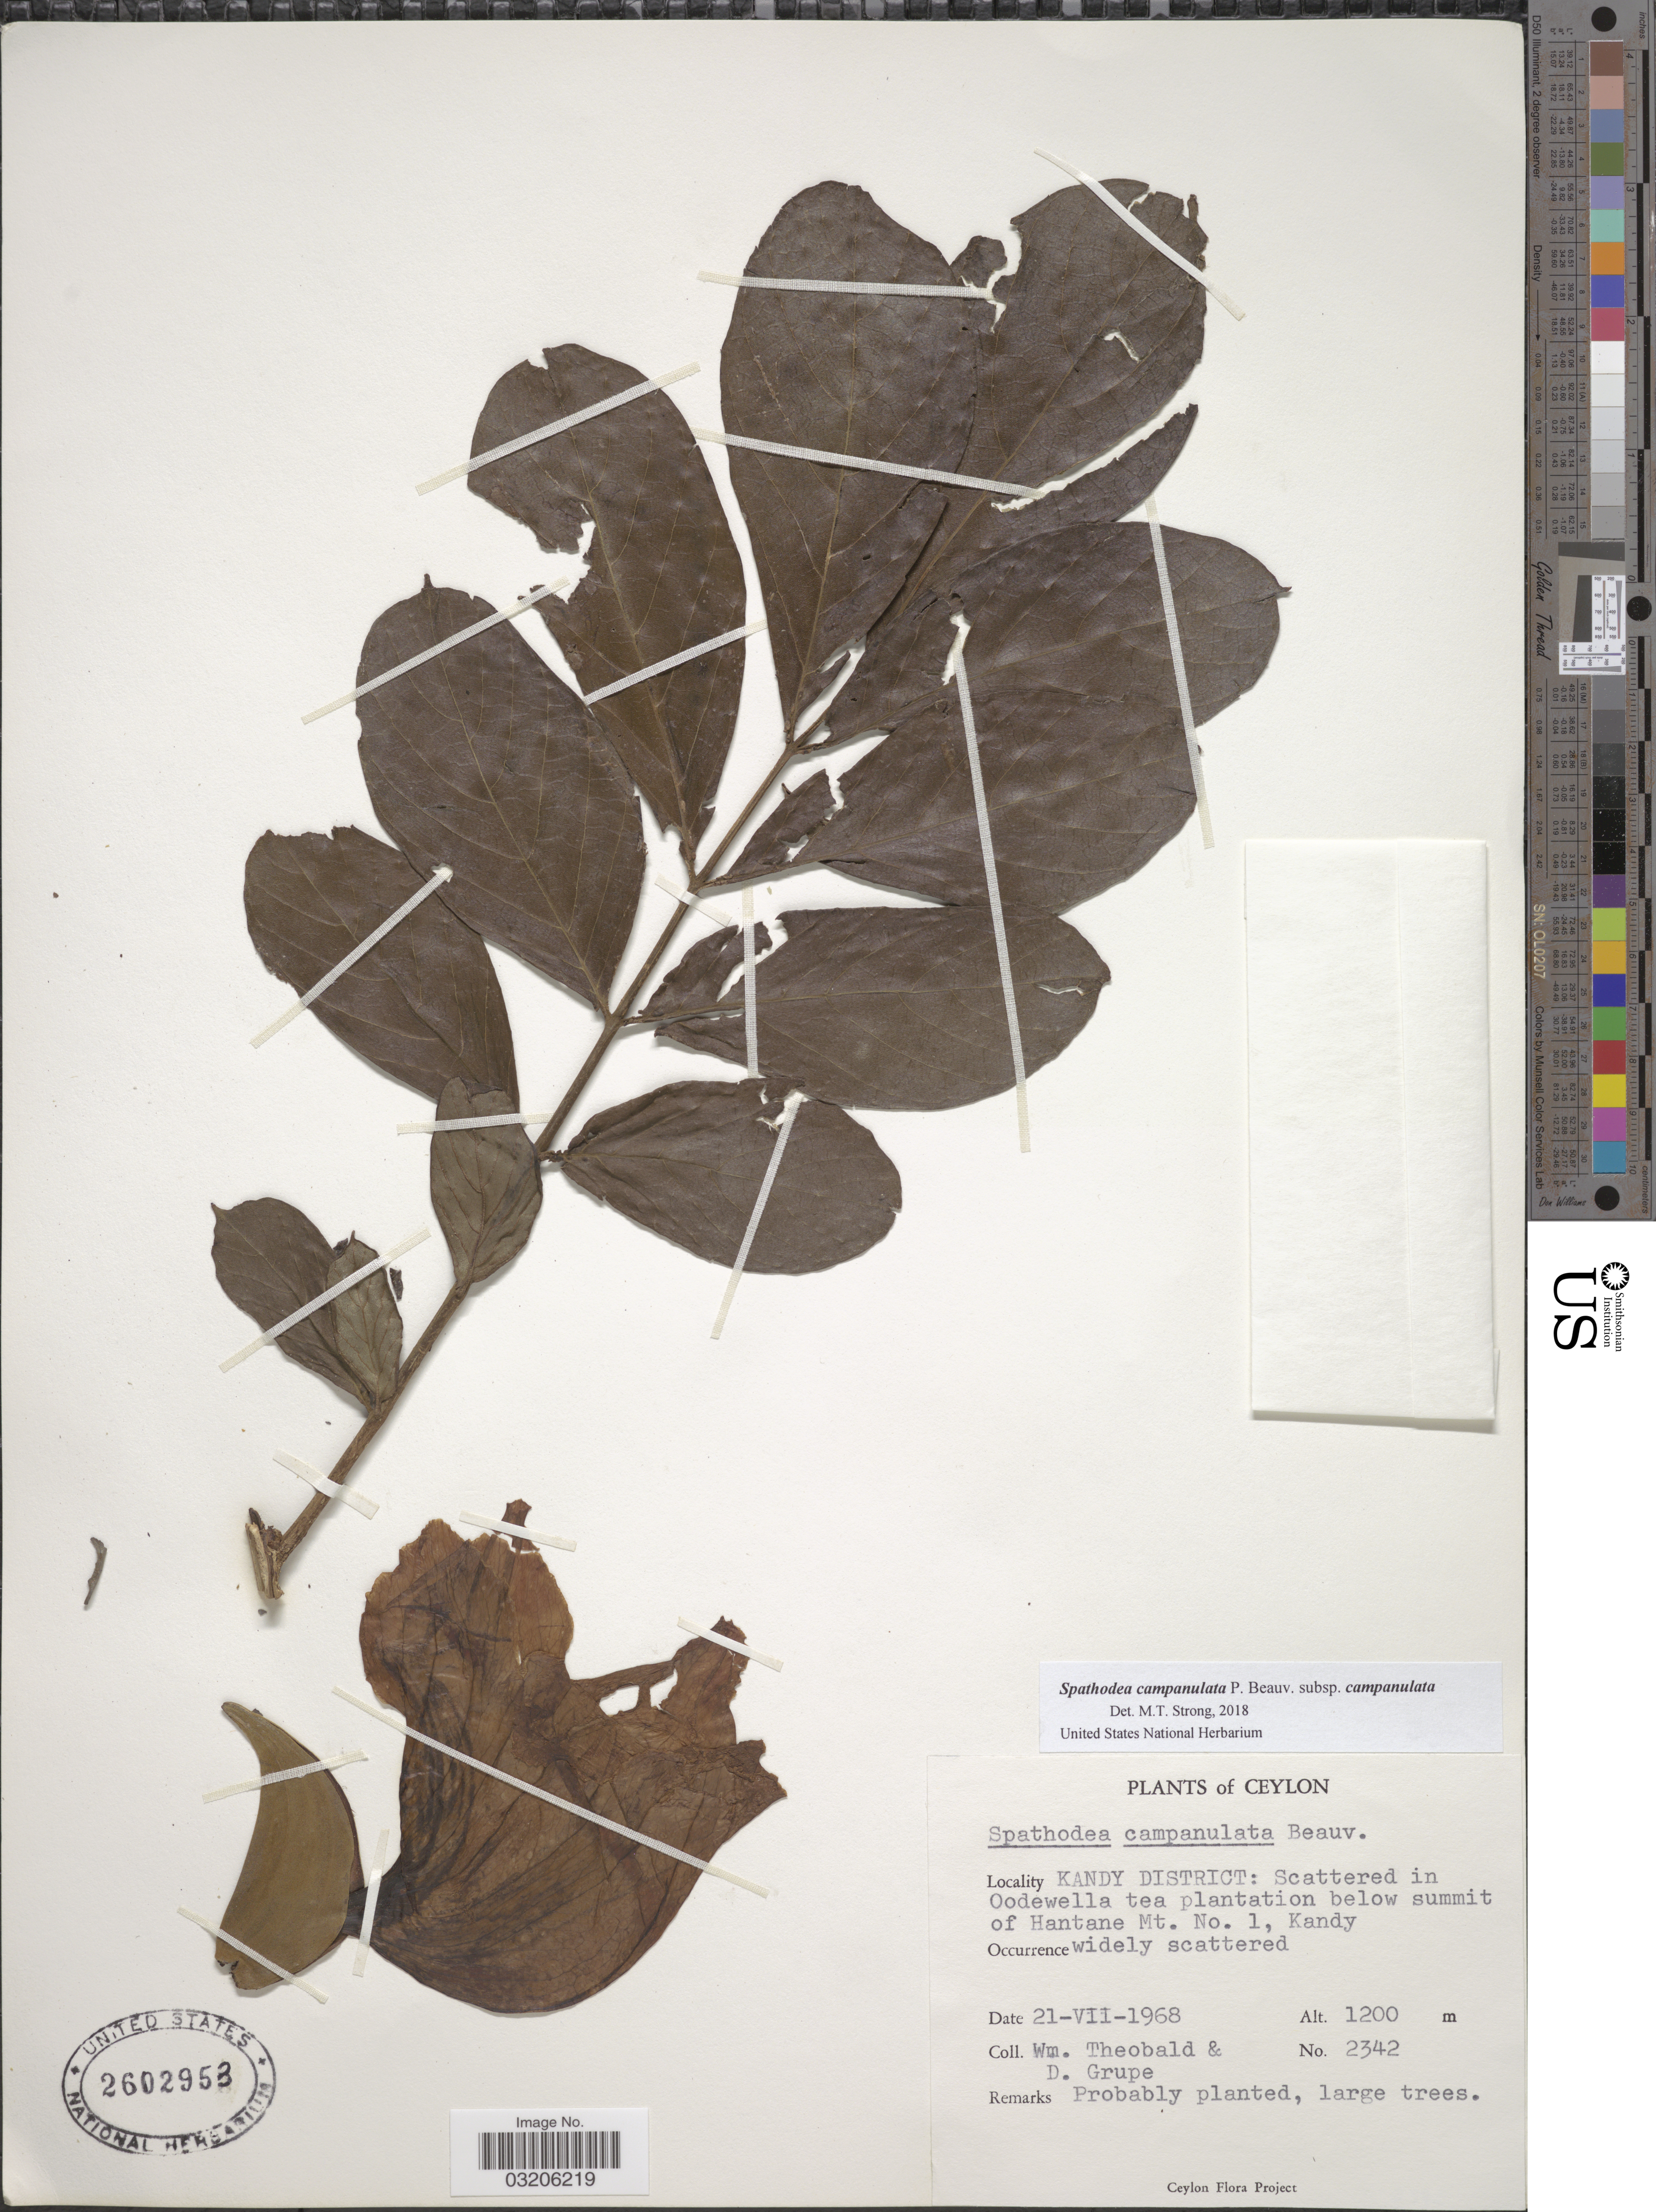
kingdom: Plantae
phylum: Tracheophyta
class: Magnoliopsida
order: Lamiales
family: Bignoniaceae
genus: Spathodea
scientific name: Spathodea campanulata subsp. campanulata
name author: P. Beauv.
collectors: W. Theobald & D. Grupe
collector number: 2342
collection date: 1968-07-21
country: Sri Lanka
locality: Ceylon. Kandy District: Scattered in Oodewella tea plantation below summit of Hantane Mt. No. 1, Kandy.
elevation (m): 1200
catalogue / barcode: US 2602953